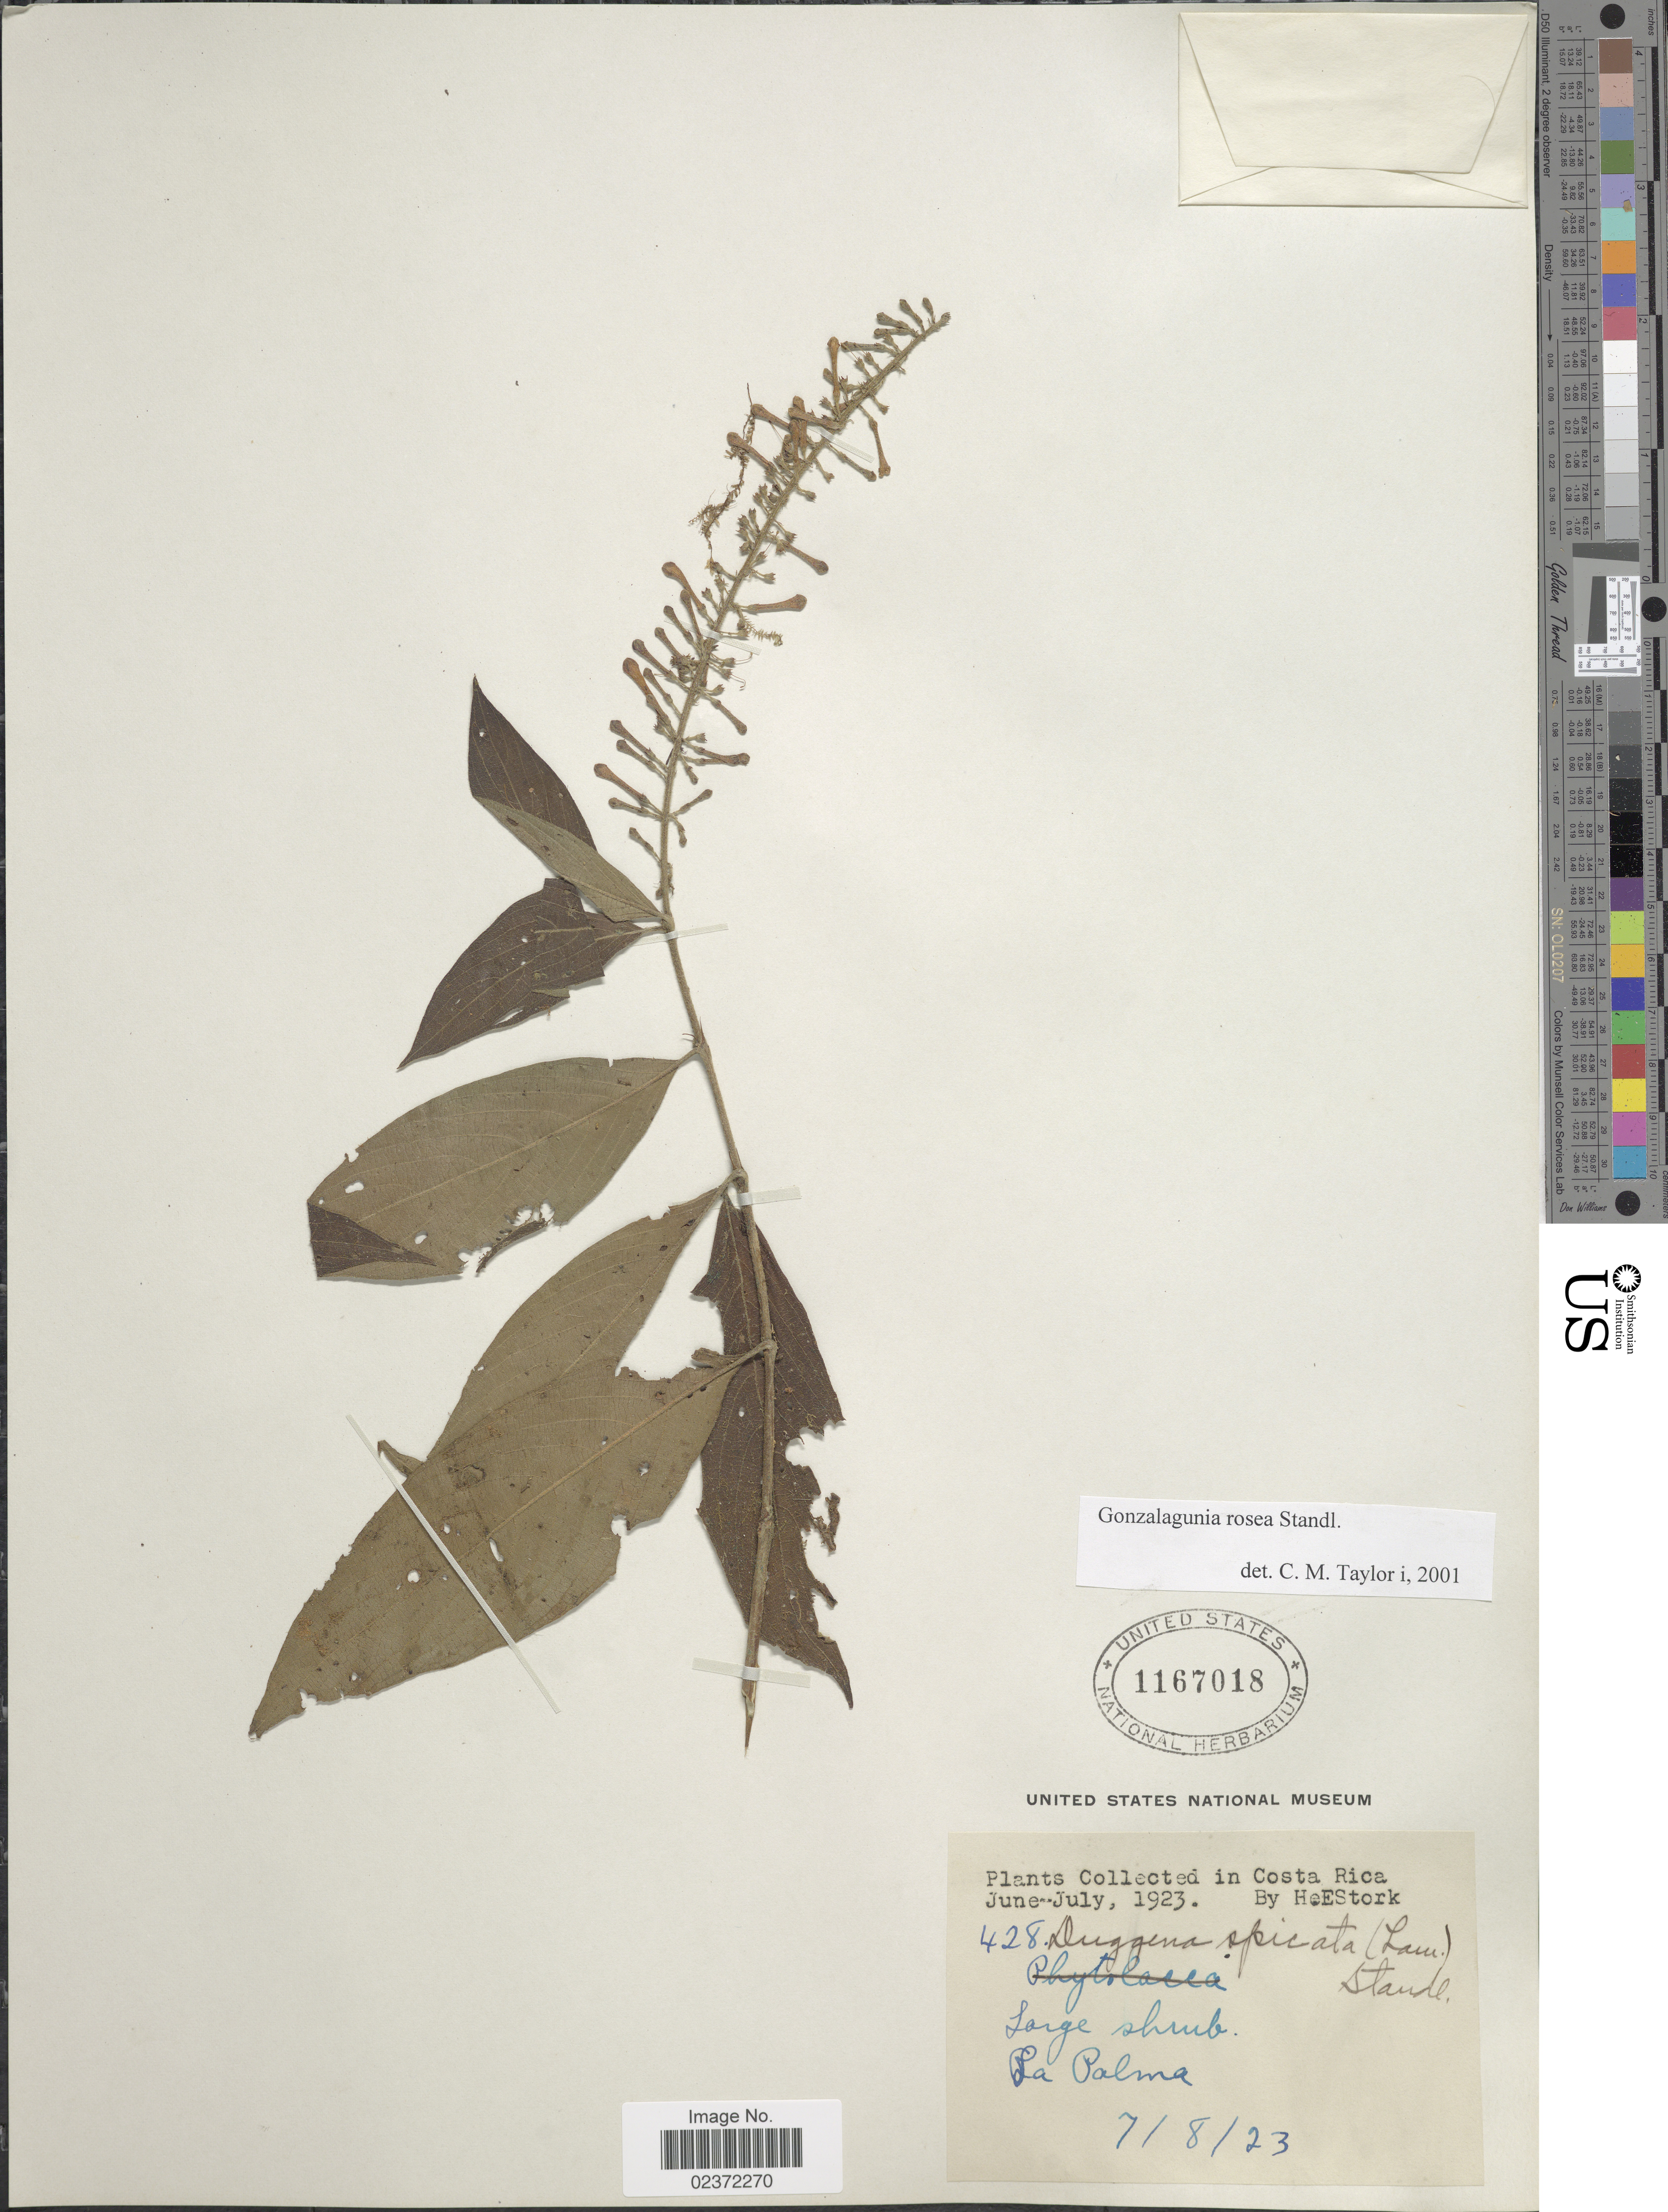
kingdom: Plantae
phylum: Tracheophyta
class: Magnoliopsida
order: Gentianales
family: Rubiaceae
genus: Gonzalagunia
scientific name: Gonzalagunia rosea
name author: Standl.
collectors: H. E. Stork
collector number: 428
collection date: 1923-08-07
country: Costa Rica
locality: La Palma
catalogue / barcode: US 1167018